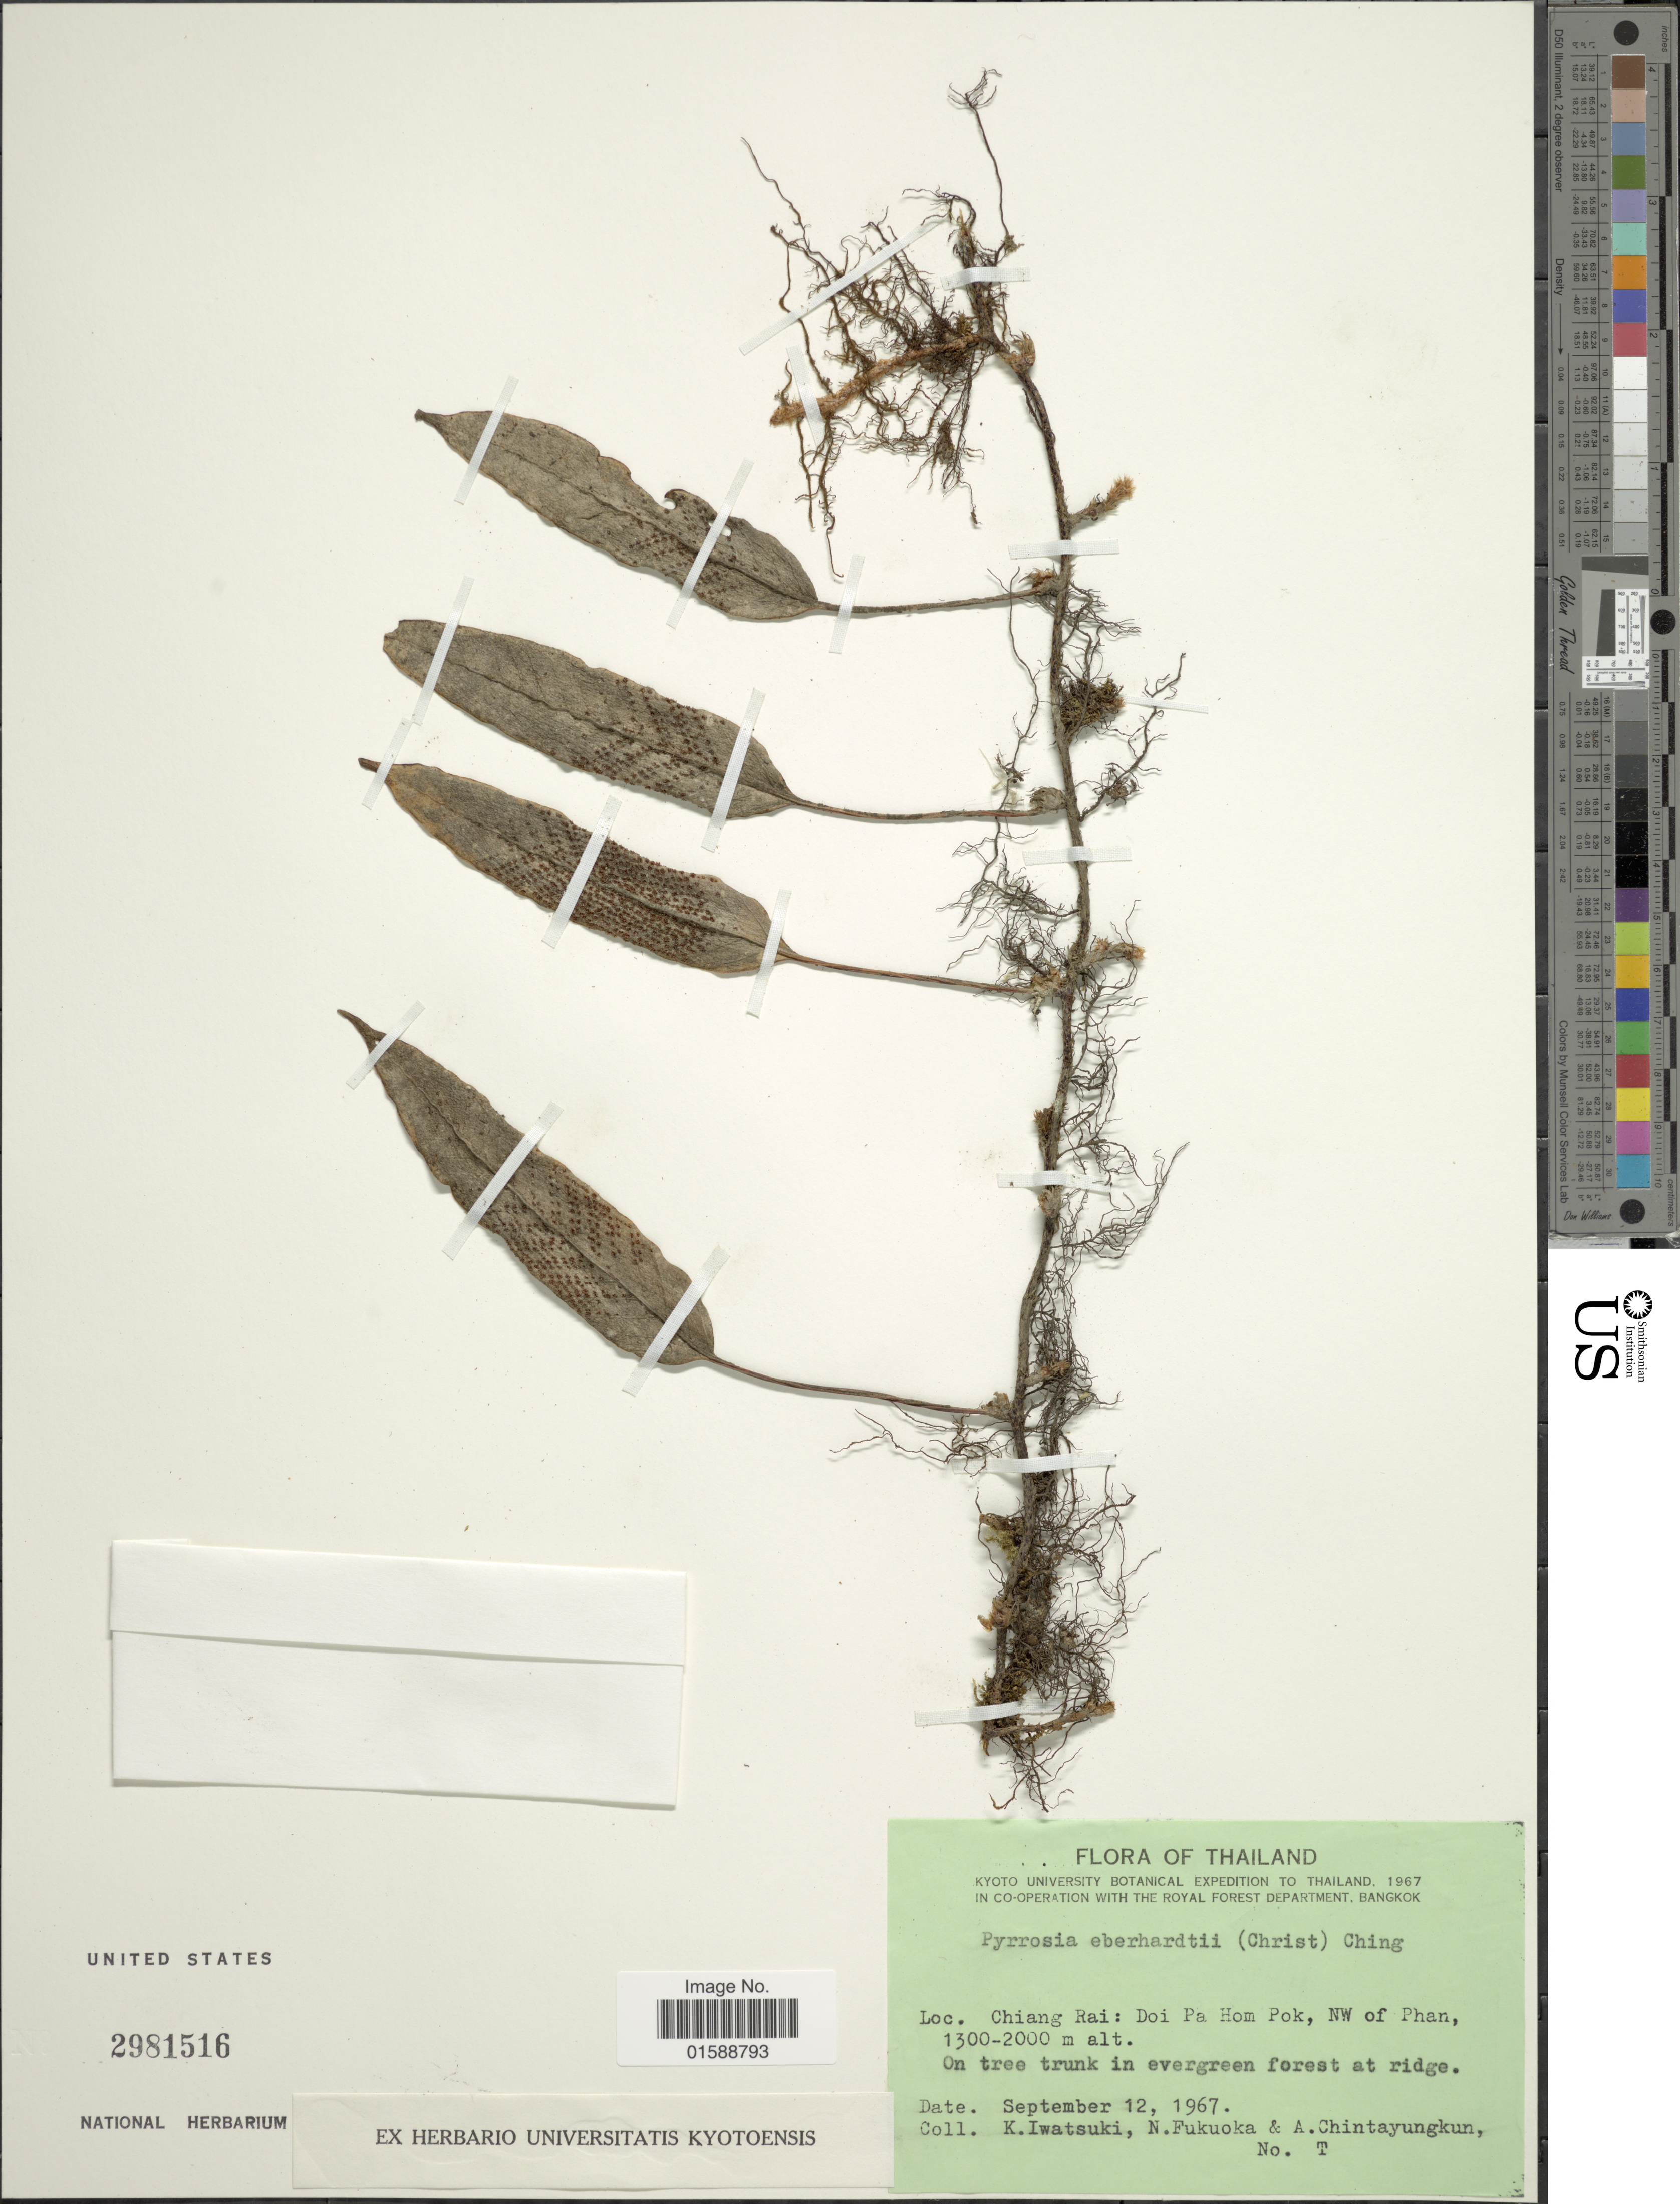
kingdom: Plantae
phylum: Tracheophyta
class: Polypodiopsida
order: Polypodiales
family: Polypodiaceae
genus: Pyrrosia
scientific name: Pyrrosia eberhardtii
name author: (Christ) Ching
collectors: K. Iwatsuki, N. Fukuoka & A. Chintayungkun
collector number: T*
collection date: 1967-09-12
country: Thailand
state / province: Chiang Rai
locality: Doi Pa Hom Pok, NW of Phan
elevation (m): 1300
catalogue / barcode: US 2981516